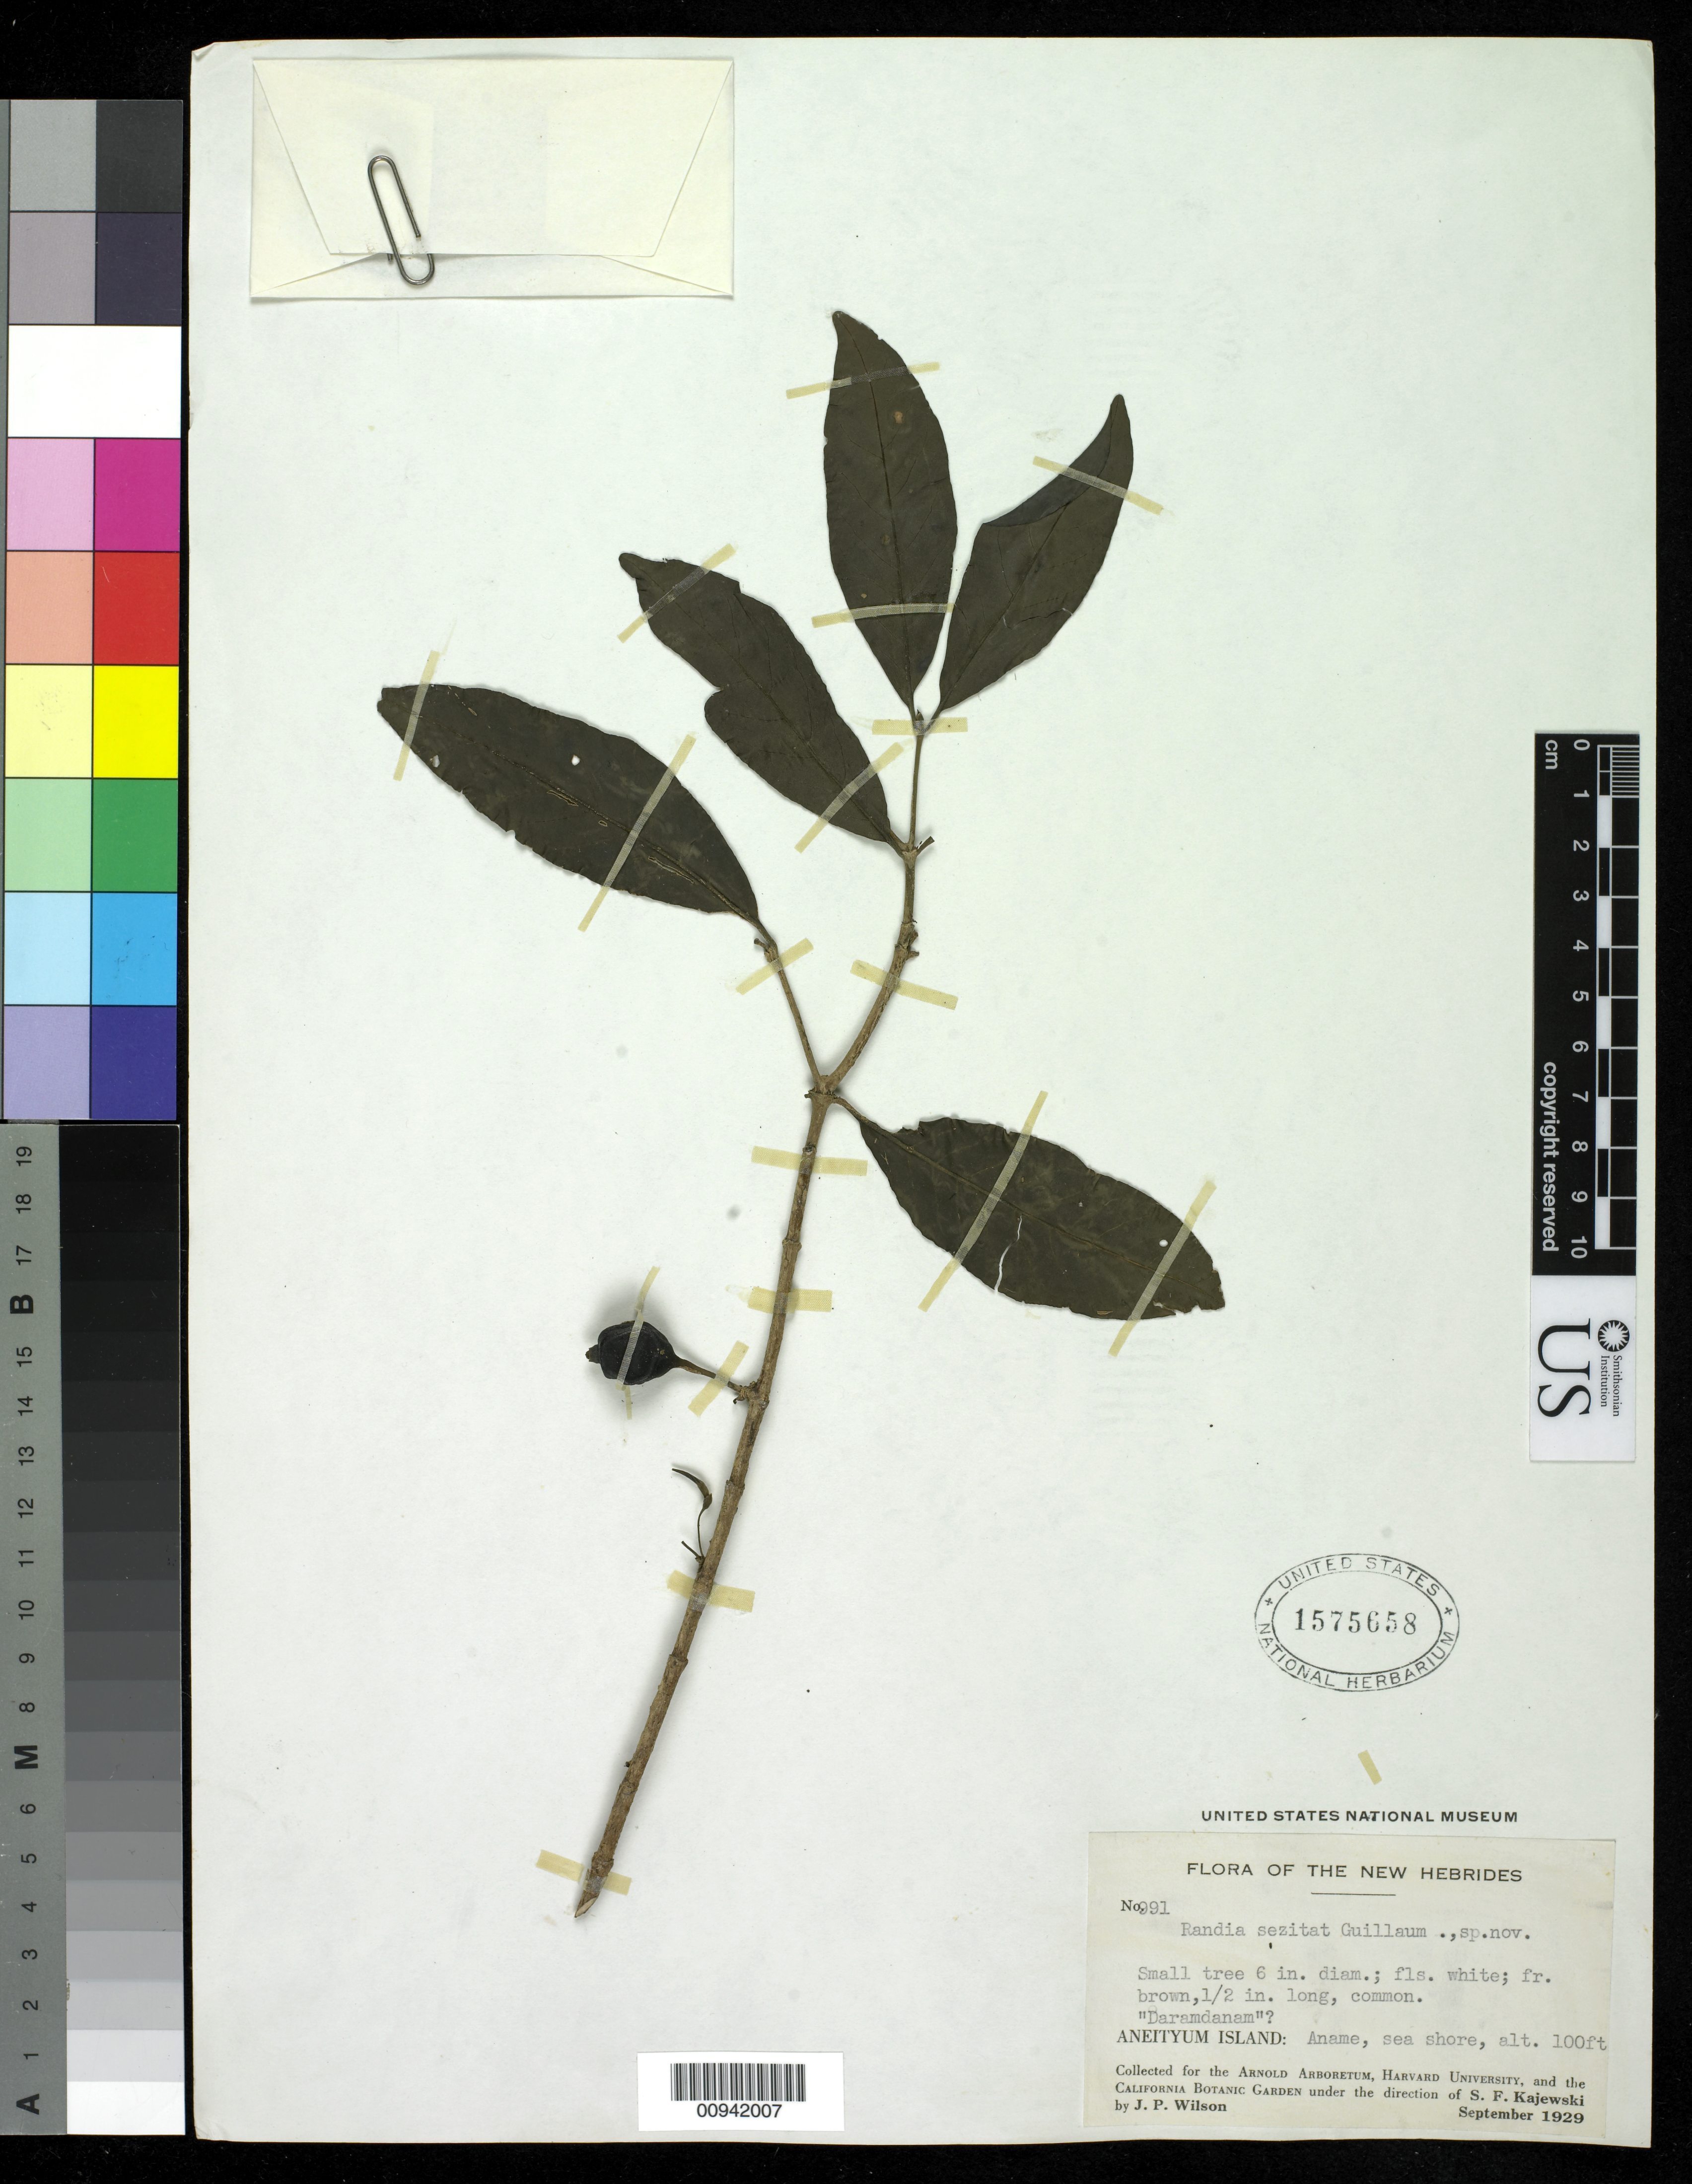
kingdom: Plantae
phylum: Tracheophyta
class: Magnoliopsida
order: Gentianales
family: Rubiaceae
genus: Randia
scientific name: Randia sezitat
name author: Guillaumin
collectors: J. P. Wilson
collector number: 991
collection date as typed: Sep 1929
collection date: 1929-09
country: Vanuatu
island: Anatom [Aneityum]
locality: Aname, sea shore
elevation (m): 30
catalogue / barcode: US 1576558